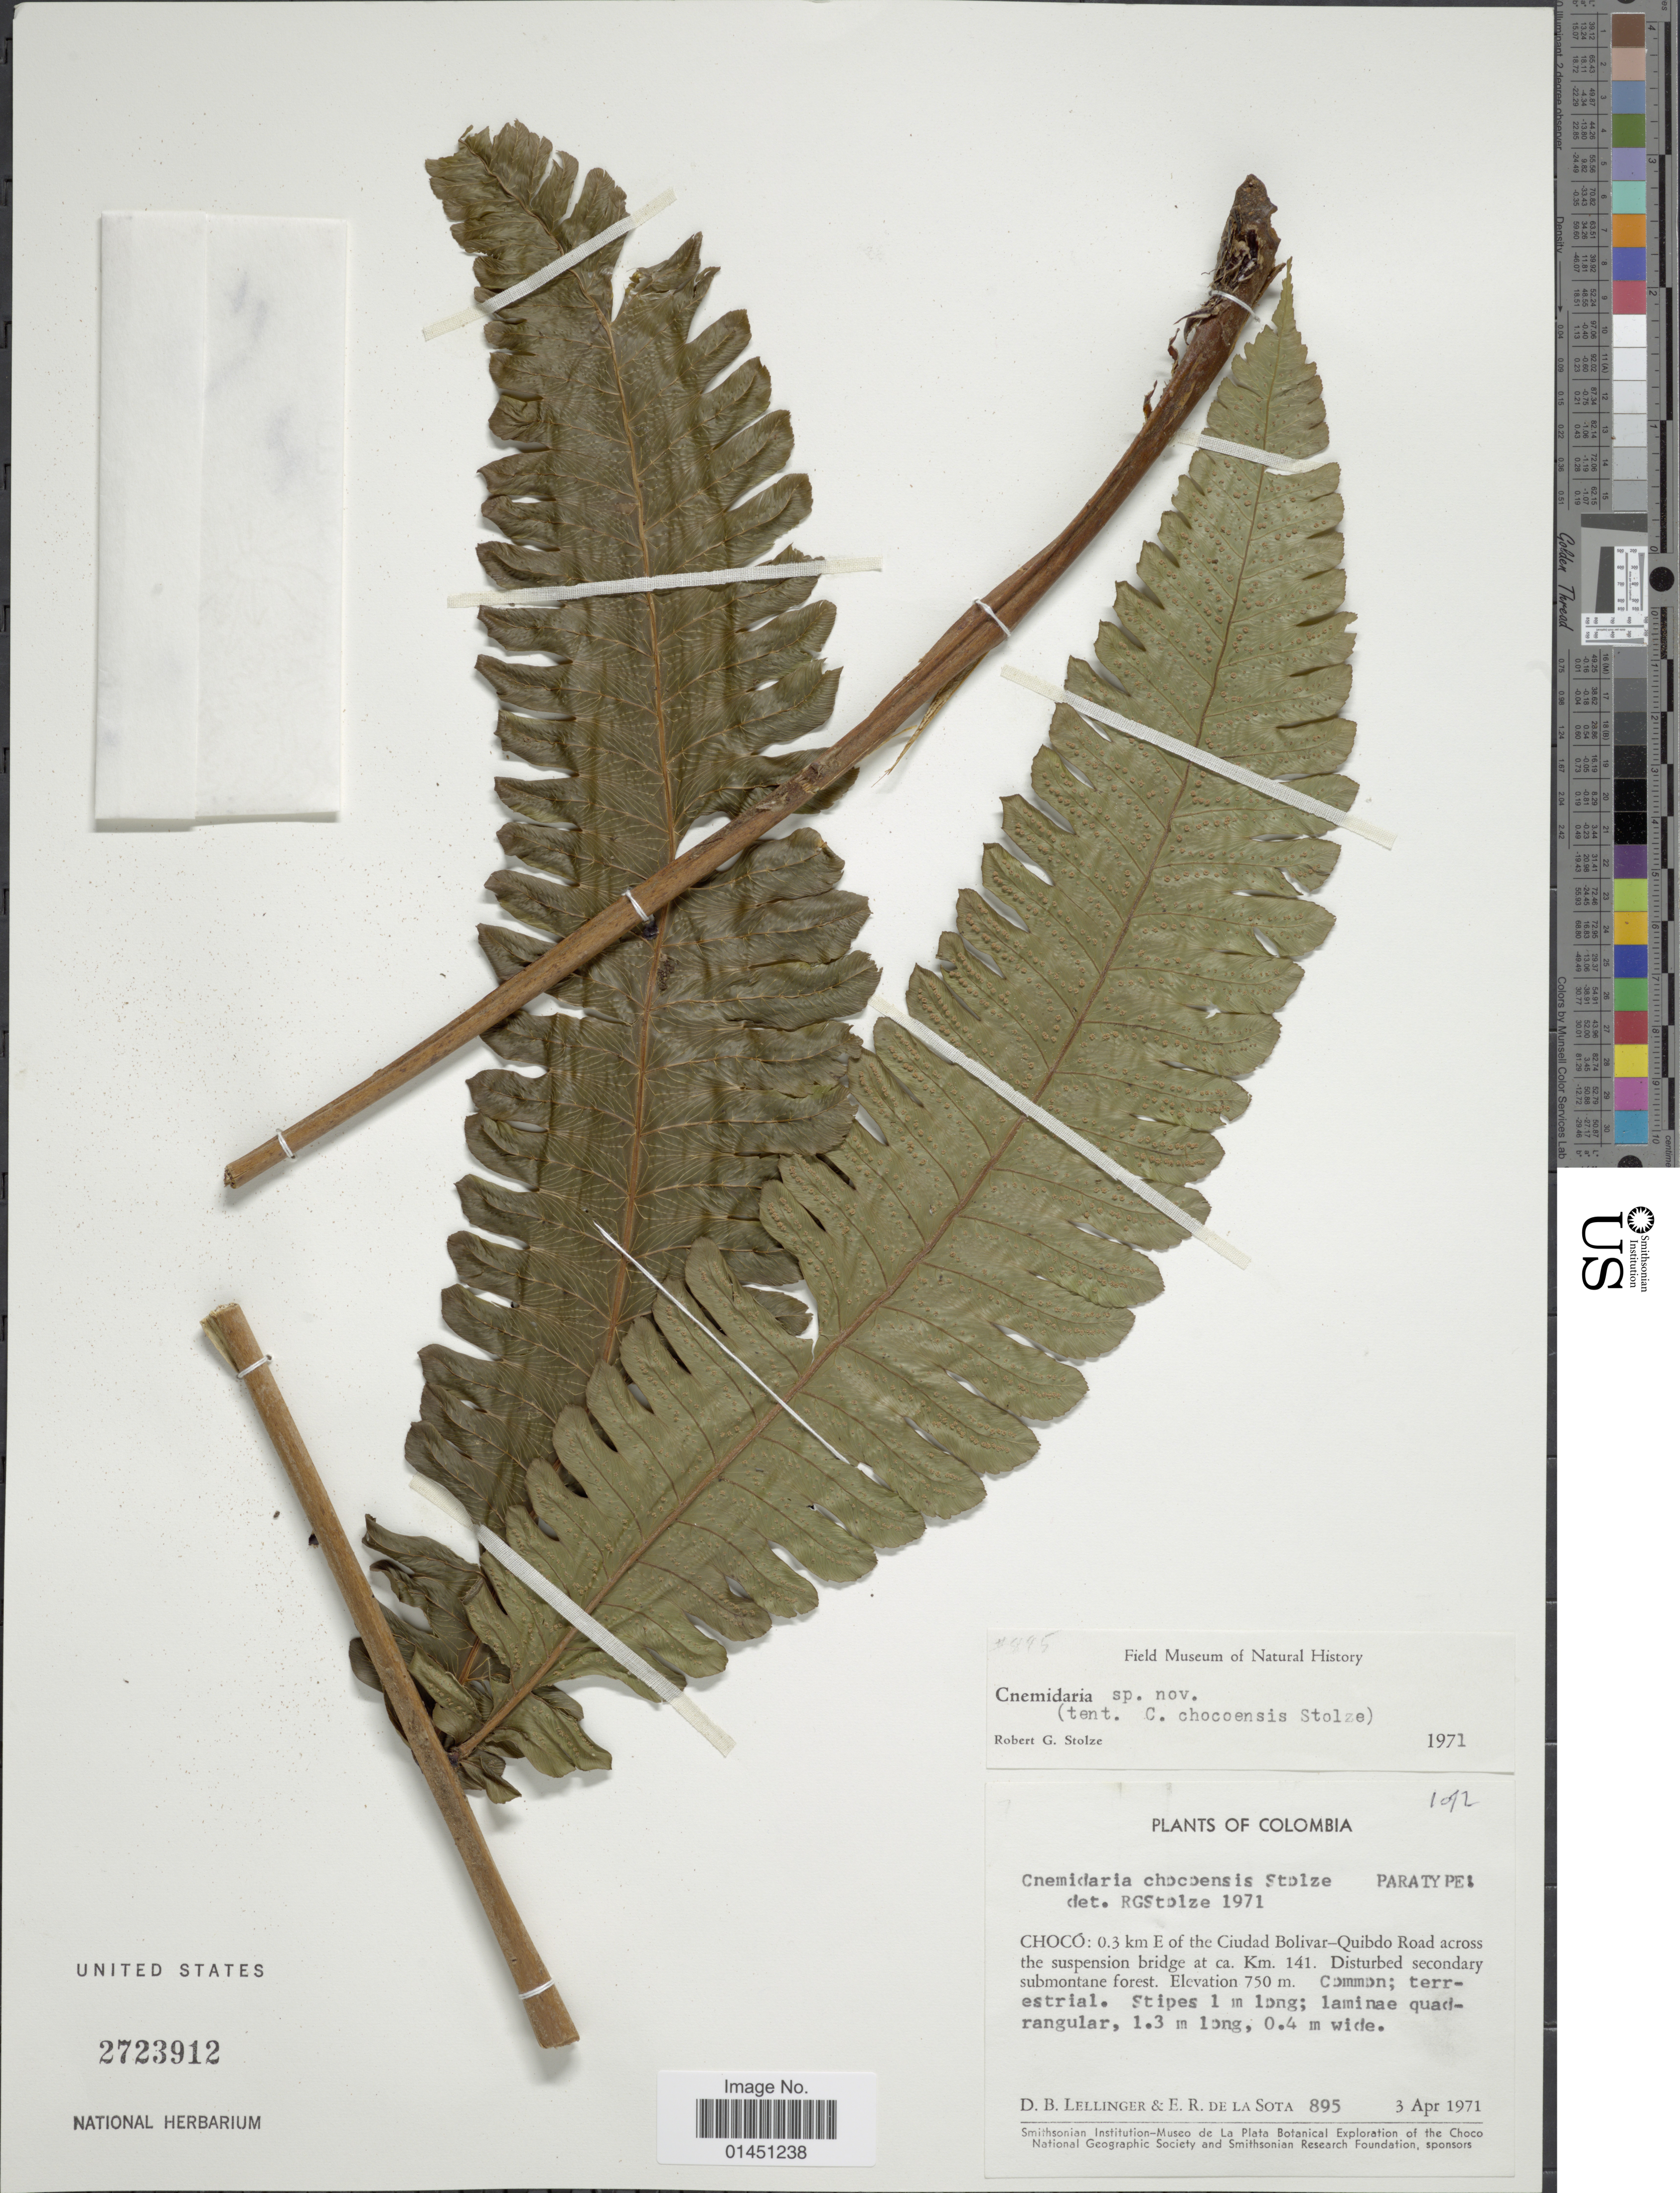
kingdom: Plantae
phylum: Tracheophyta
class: Polypodiopsida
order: Cyatheales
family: Cyatheaceae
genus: Cyathea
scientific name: Cyathea chocoensis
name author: (Stolze) Lehnert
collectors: D. B. Lellinger & E. R. de la Sota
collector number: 895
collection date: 1971-04-03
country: Colombia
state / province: Chocó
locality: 0.3 km E of the Ciudad Bolivar-Quibdo Road across the suspension bridge at ca. km 141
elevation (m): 750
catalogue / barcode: US 2723912